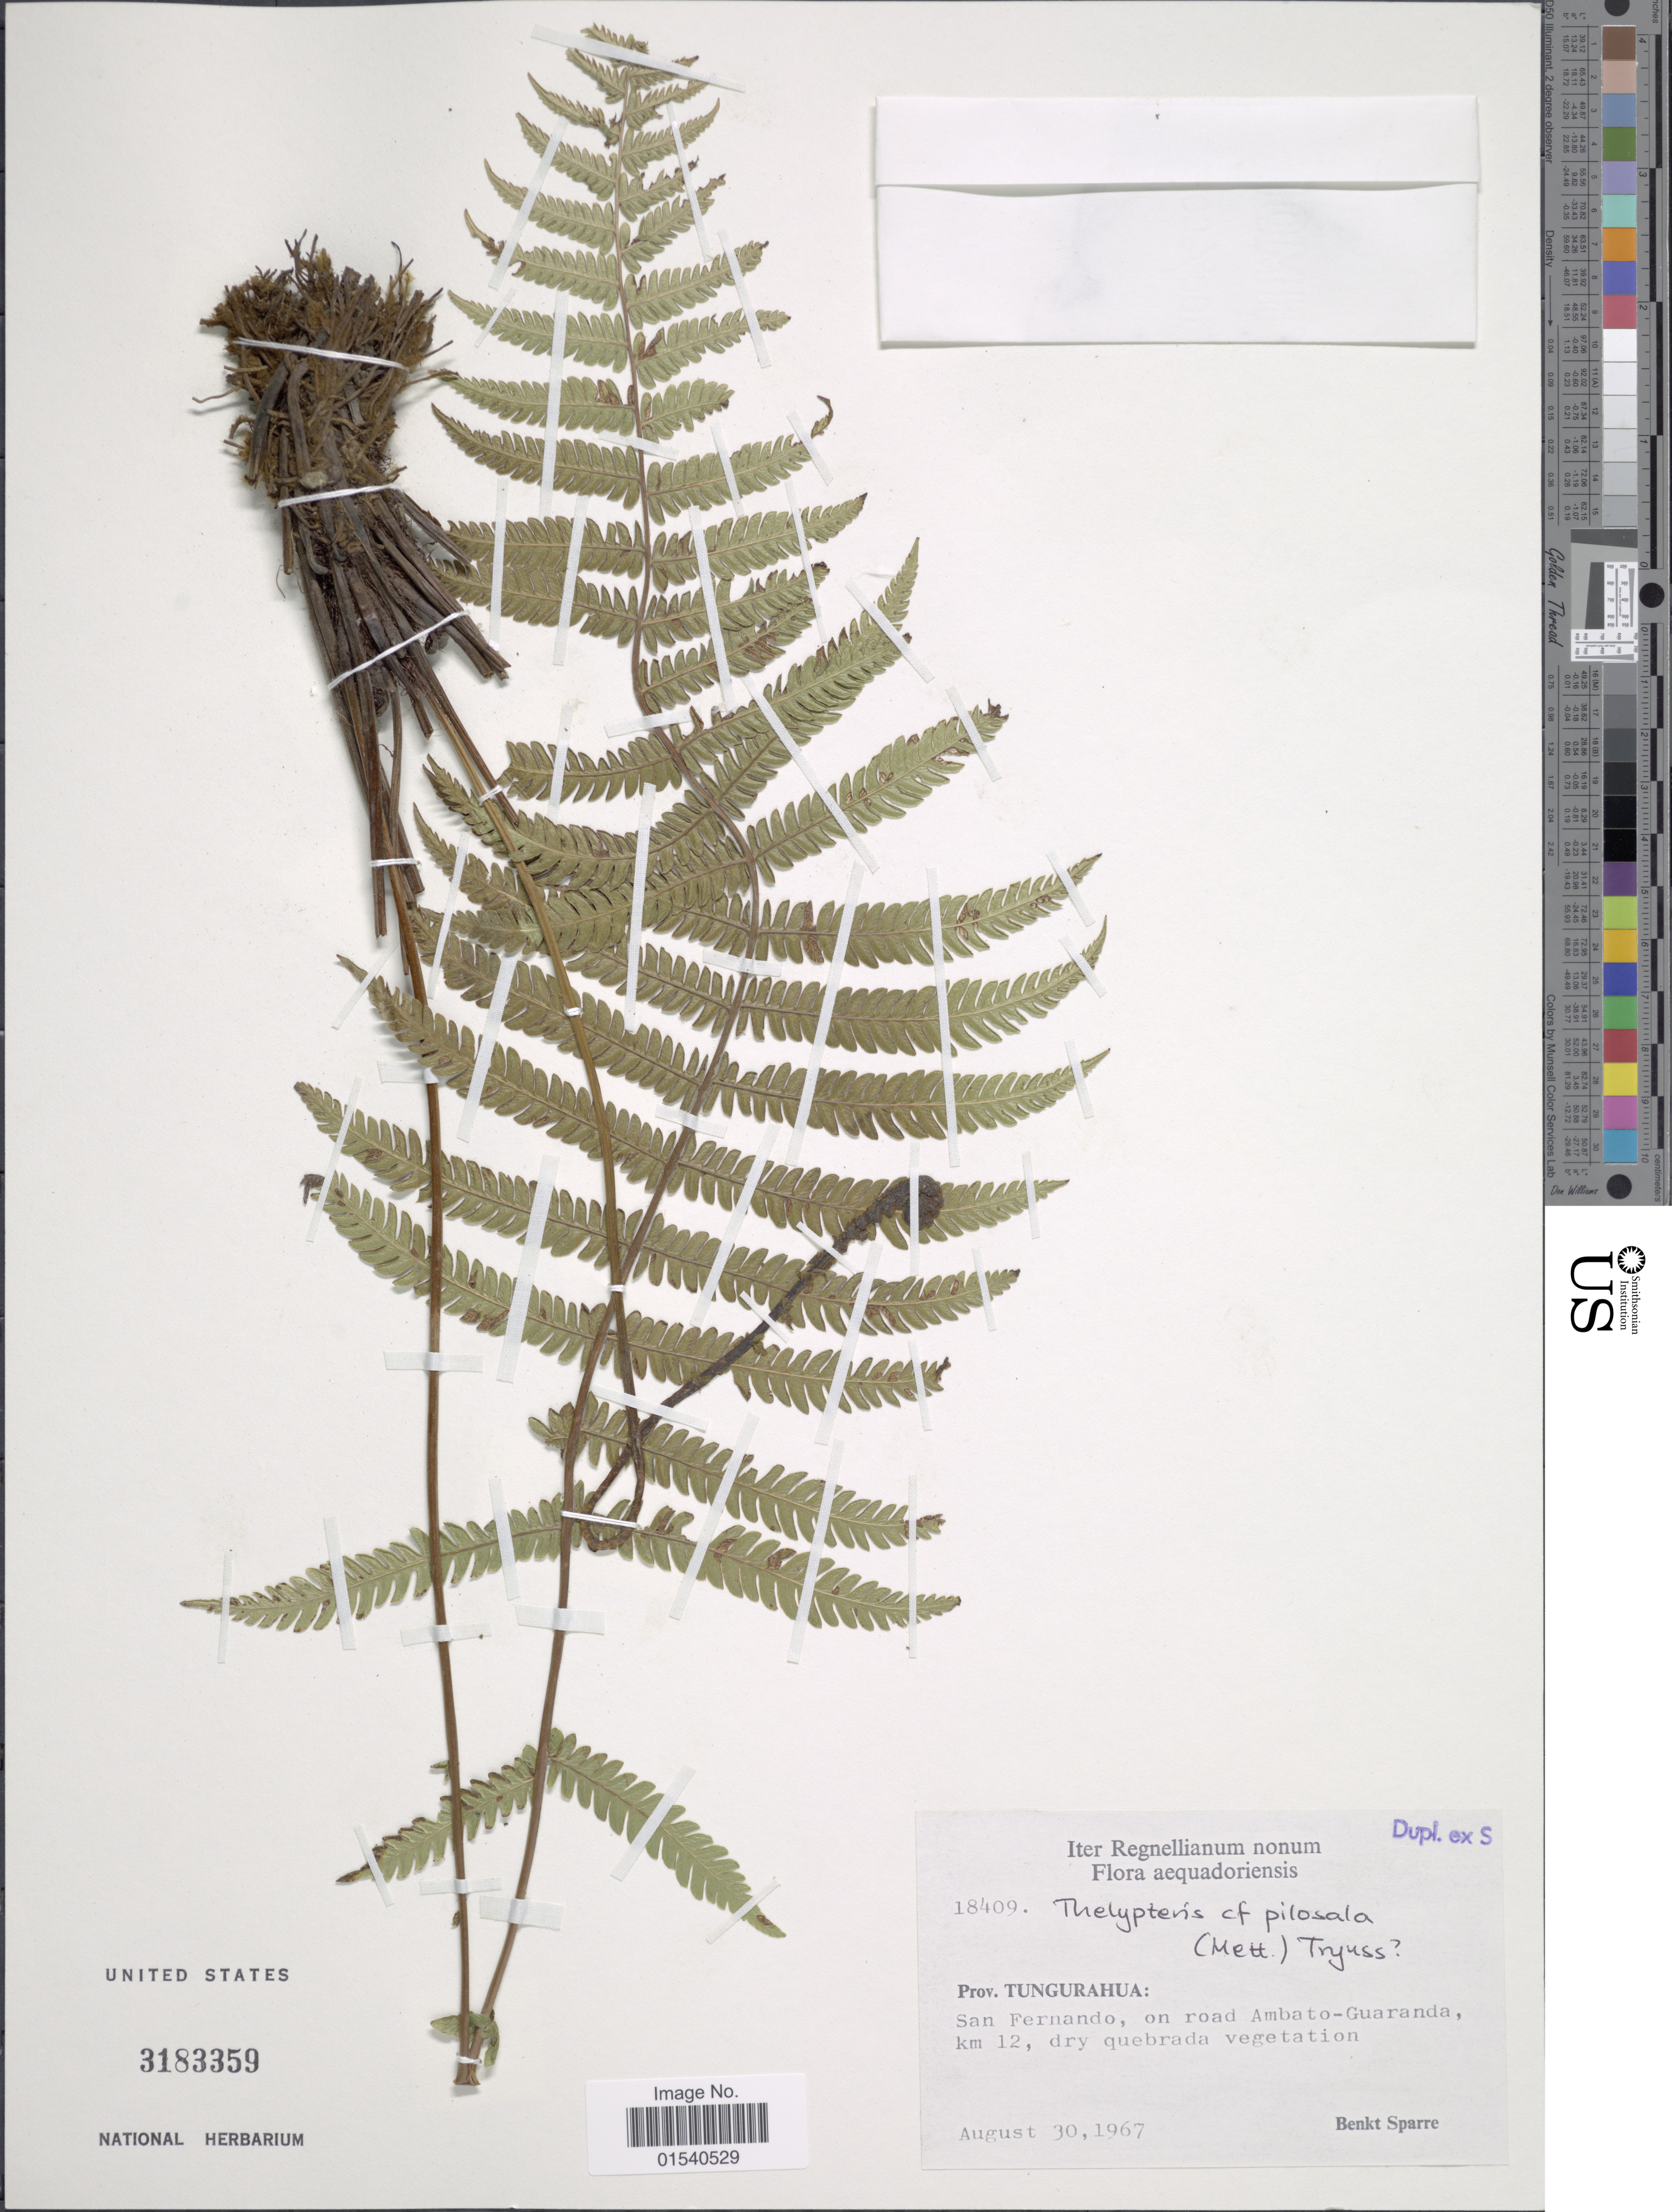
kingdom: Plantae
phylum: Tracheophyta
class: Polypodiopsida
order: Polypodiales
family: Thelypteridaceae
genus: Amauropelta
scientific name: Amauropelta pilosula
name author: (Klotzsch & H. Karst.) Á. Löve & D. Löve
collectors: B. Sparre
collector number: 18409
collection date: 1967-08-30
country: Ecuador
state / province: Tungurahua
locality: San Fernando, on road Ambato-Guaranda, km 12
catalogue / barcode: US 3183359